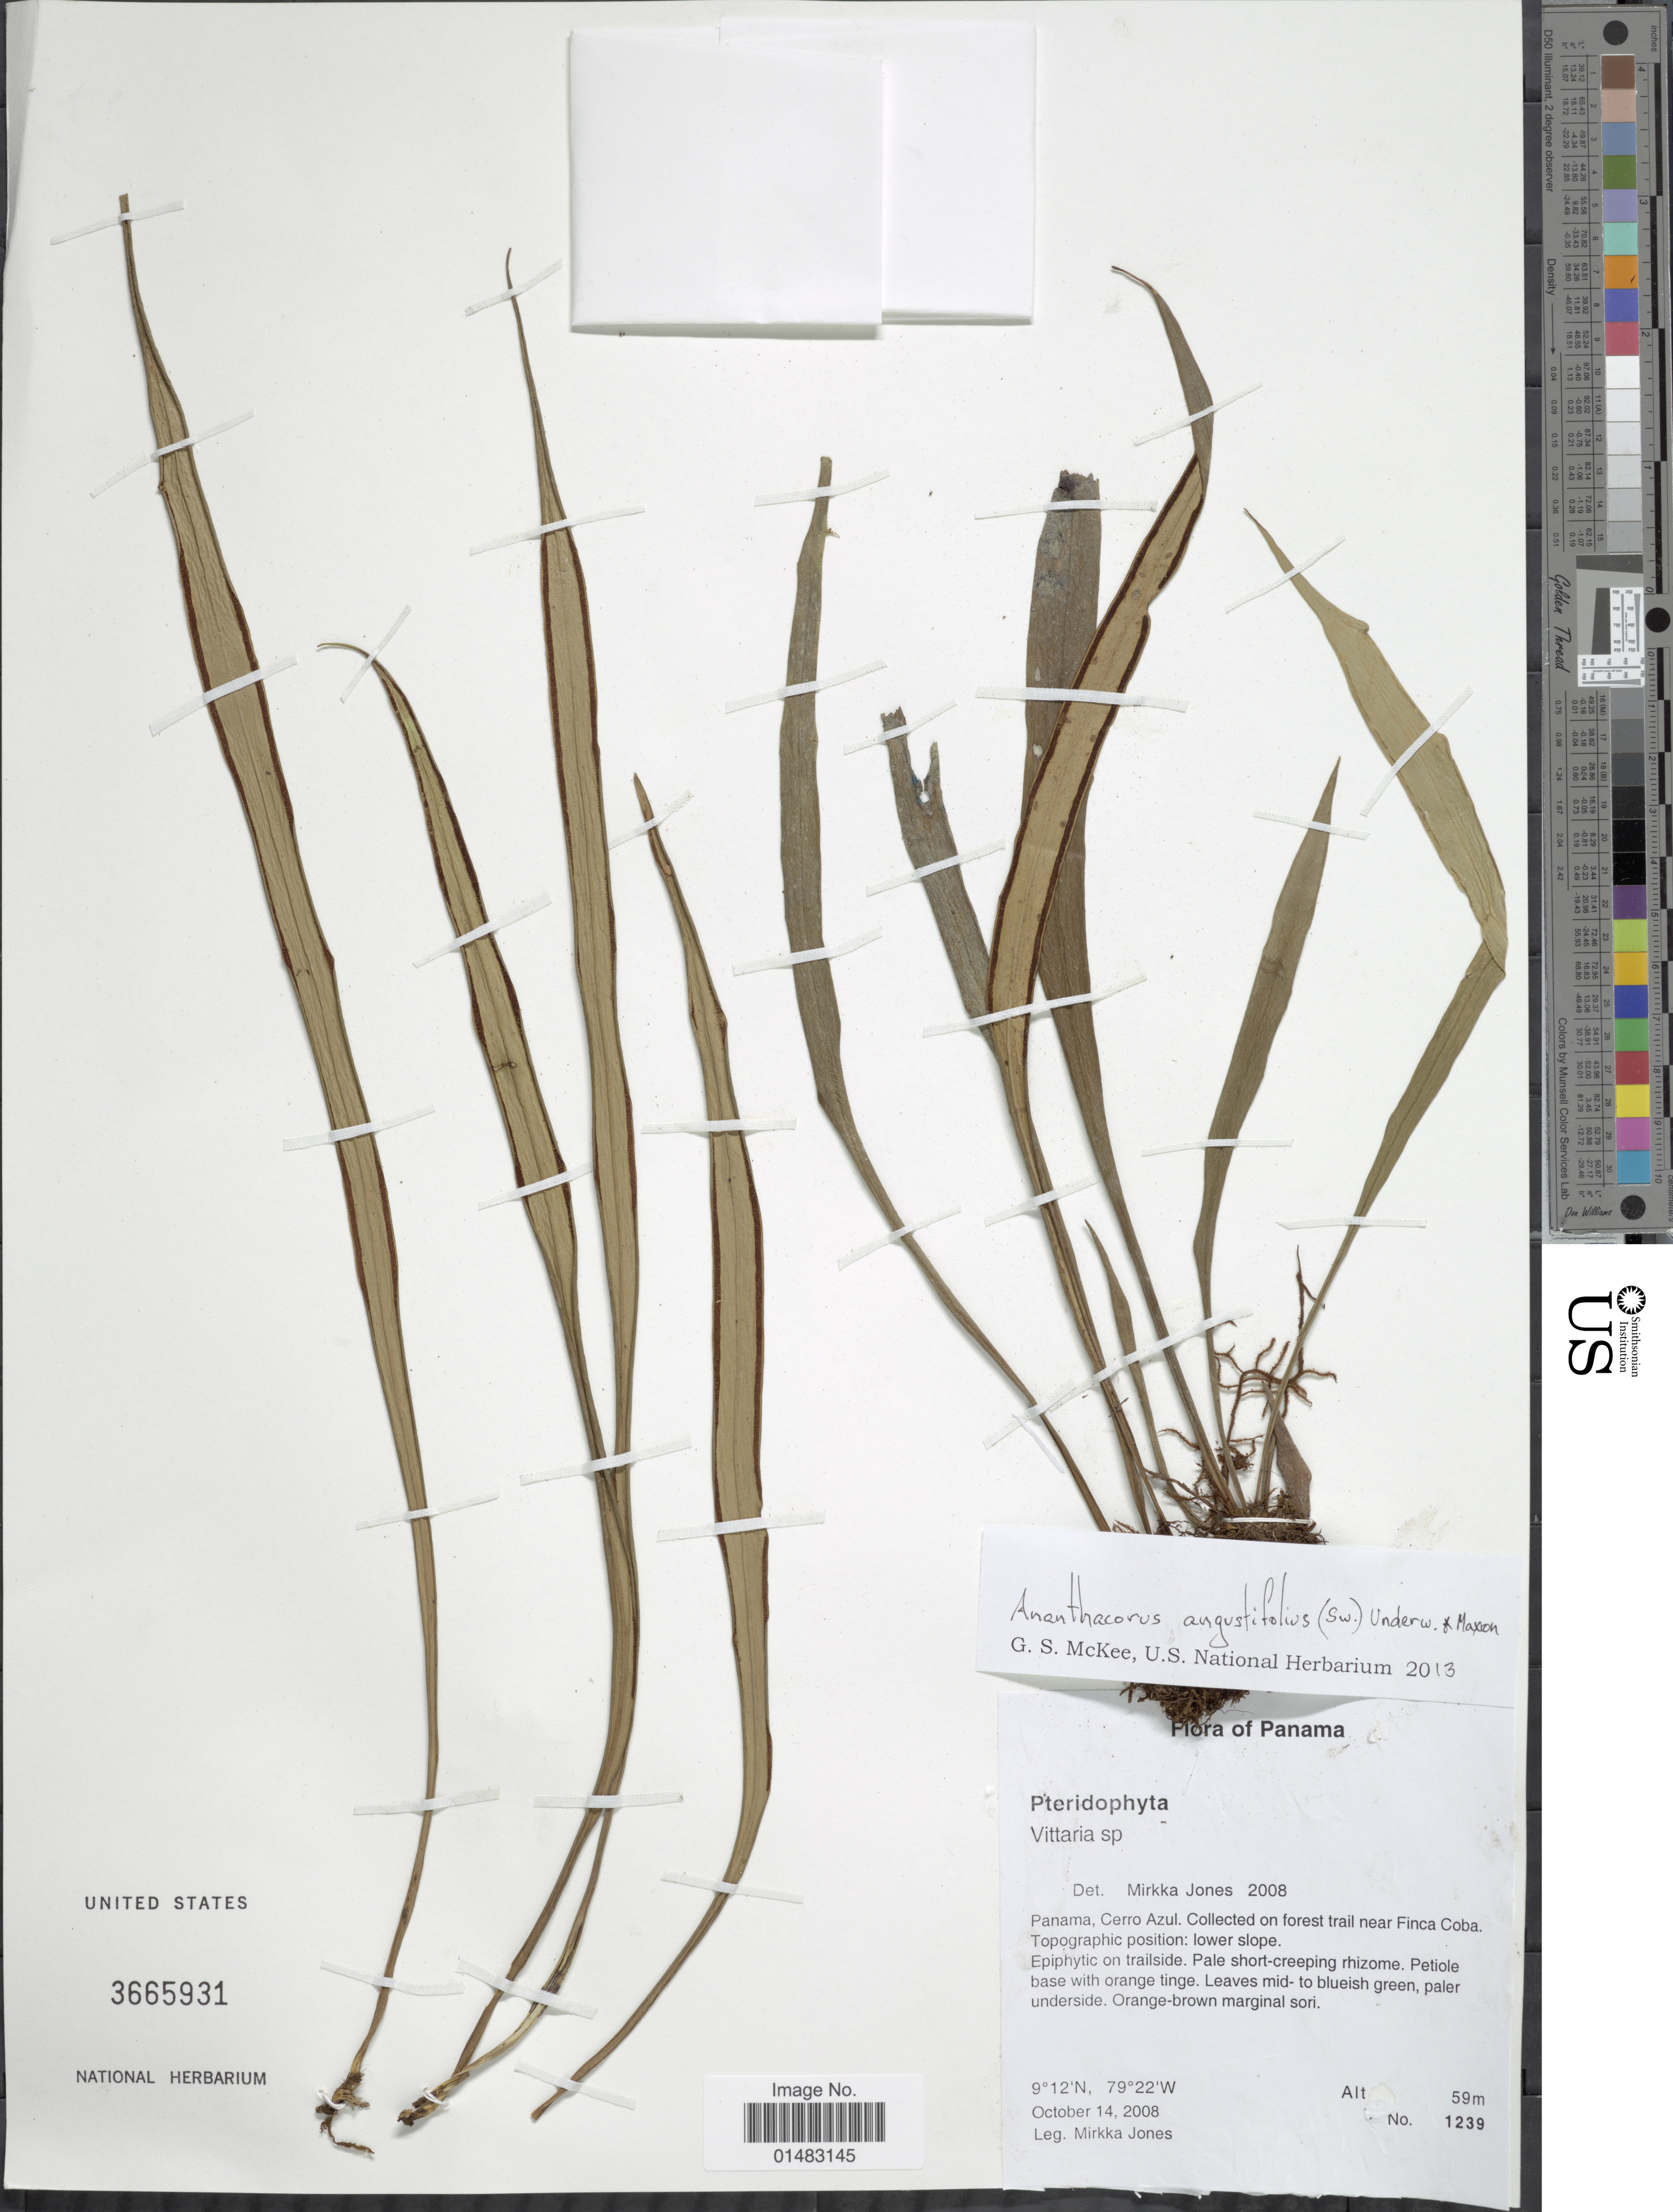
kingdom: Plantae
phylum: Tracheophyta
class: Polypodiopsida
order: Polypodiales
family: Pteridaceae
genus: Ananthacorus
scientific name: Ananthacorus angustifolius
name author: (Sw.) Underw. & Maxon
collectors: M. Jones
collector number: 1239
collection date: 2008-10-14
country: Panama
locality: Cerro Azul, Collected on forest trail near Finca Coba, Topographic position, lower slope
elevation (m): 59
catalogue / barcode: US 3665931